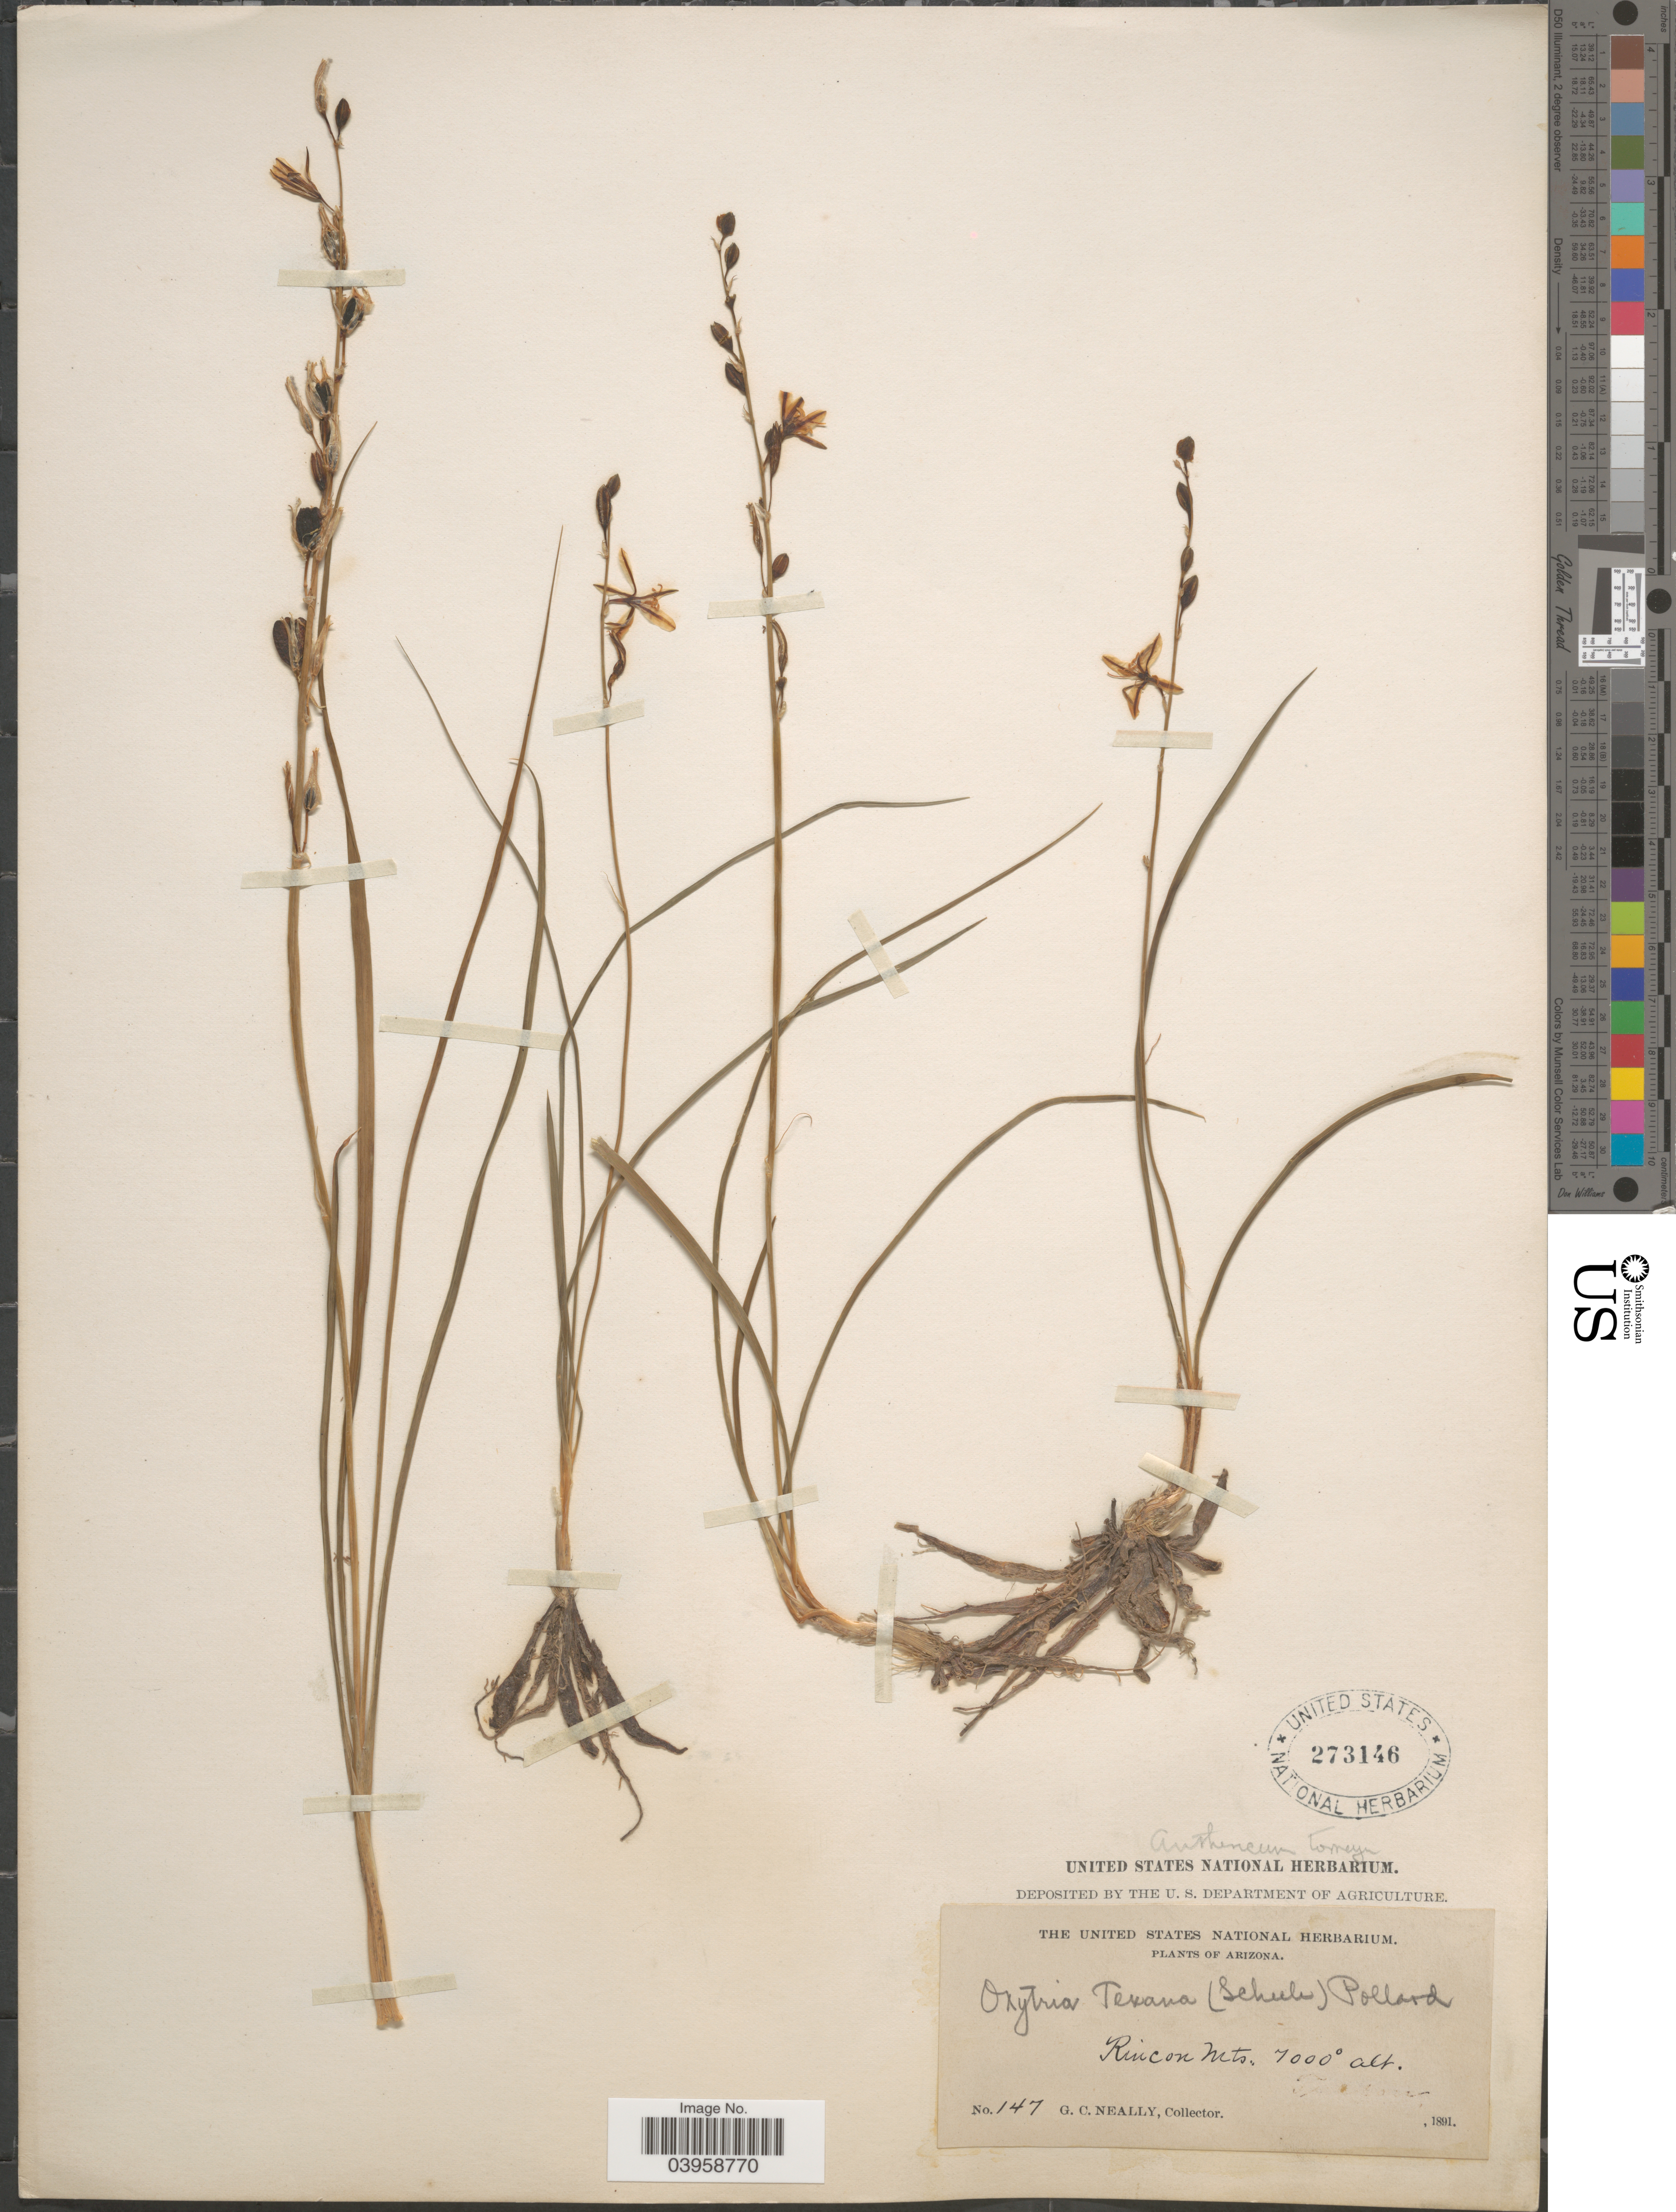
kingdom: Plantae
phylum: Tracheophyta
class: Liliopsida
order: Asparagales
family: Asparagaceae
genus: Anthericum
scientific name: Anthericum torreyi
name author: Baker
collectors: G. Neally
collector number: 147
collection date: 1891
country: United States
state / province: Arizona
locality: Rincon Mts.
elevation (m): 2134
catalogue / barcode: US 273146